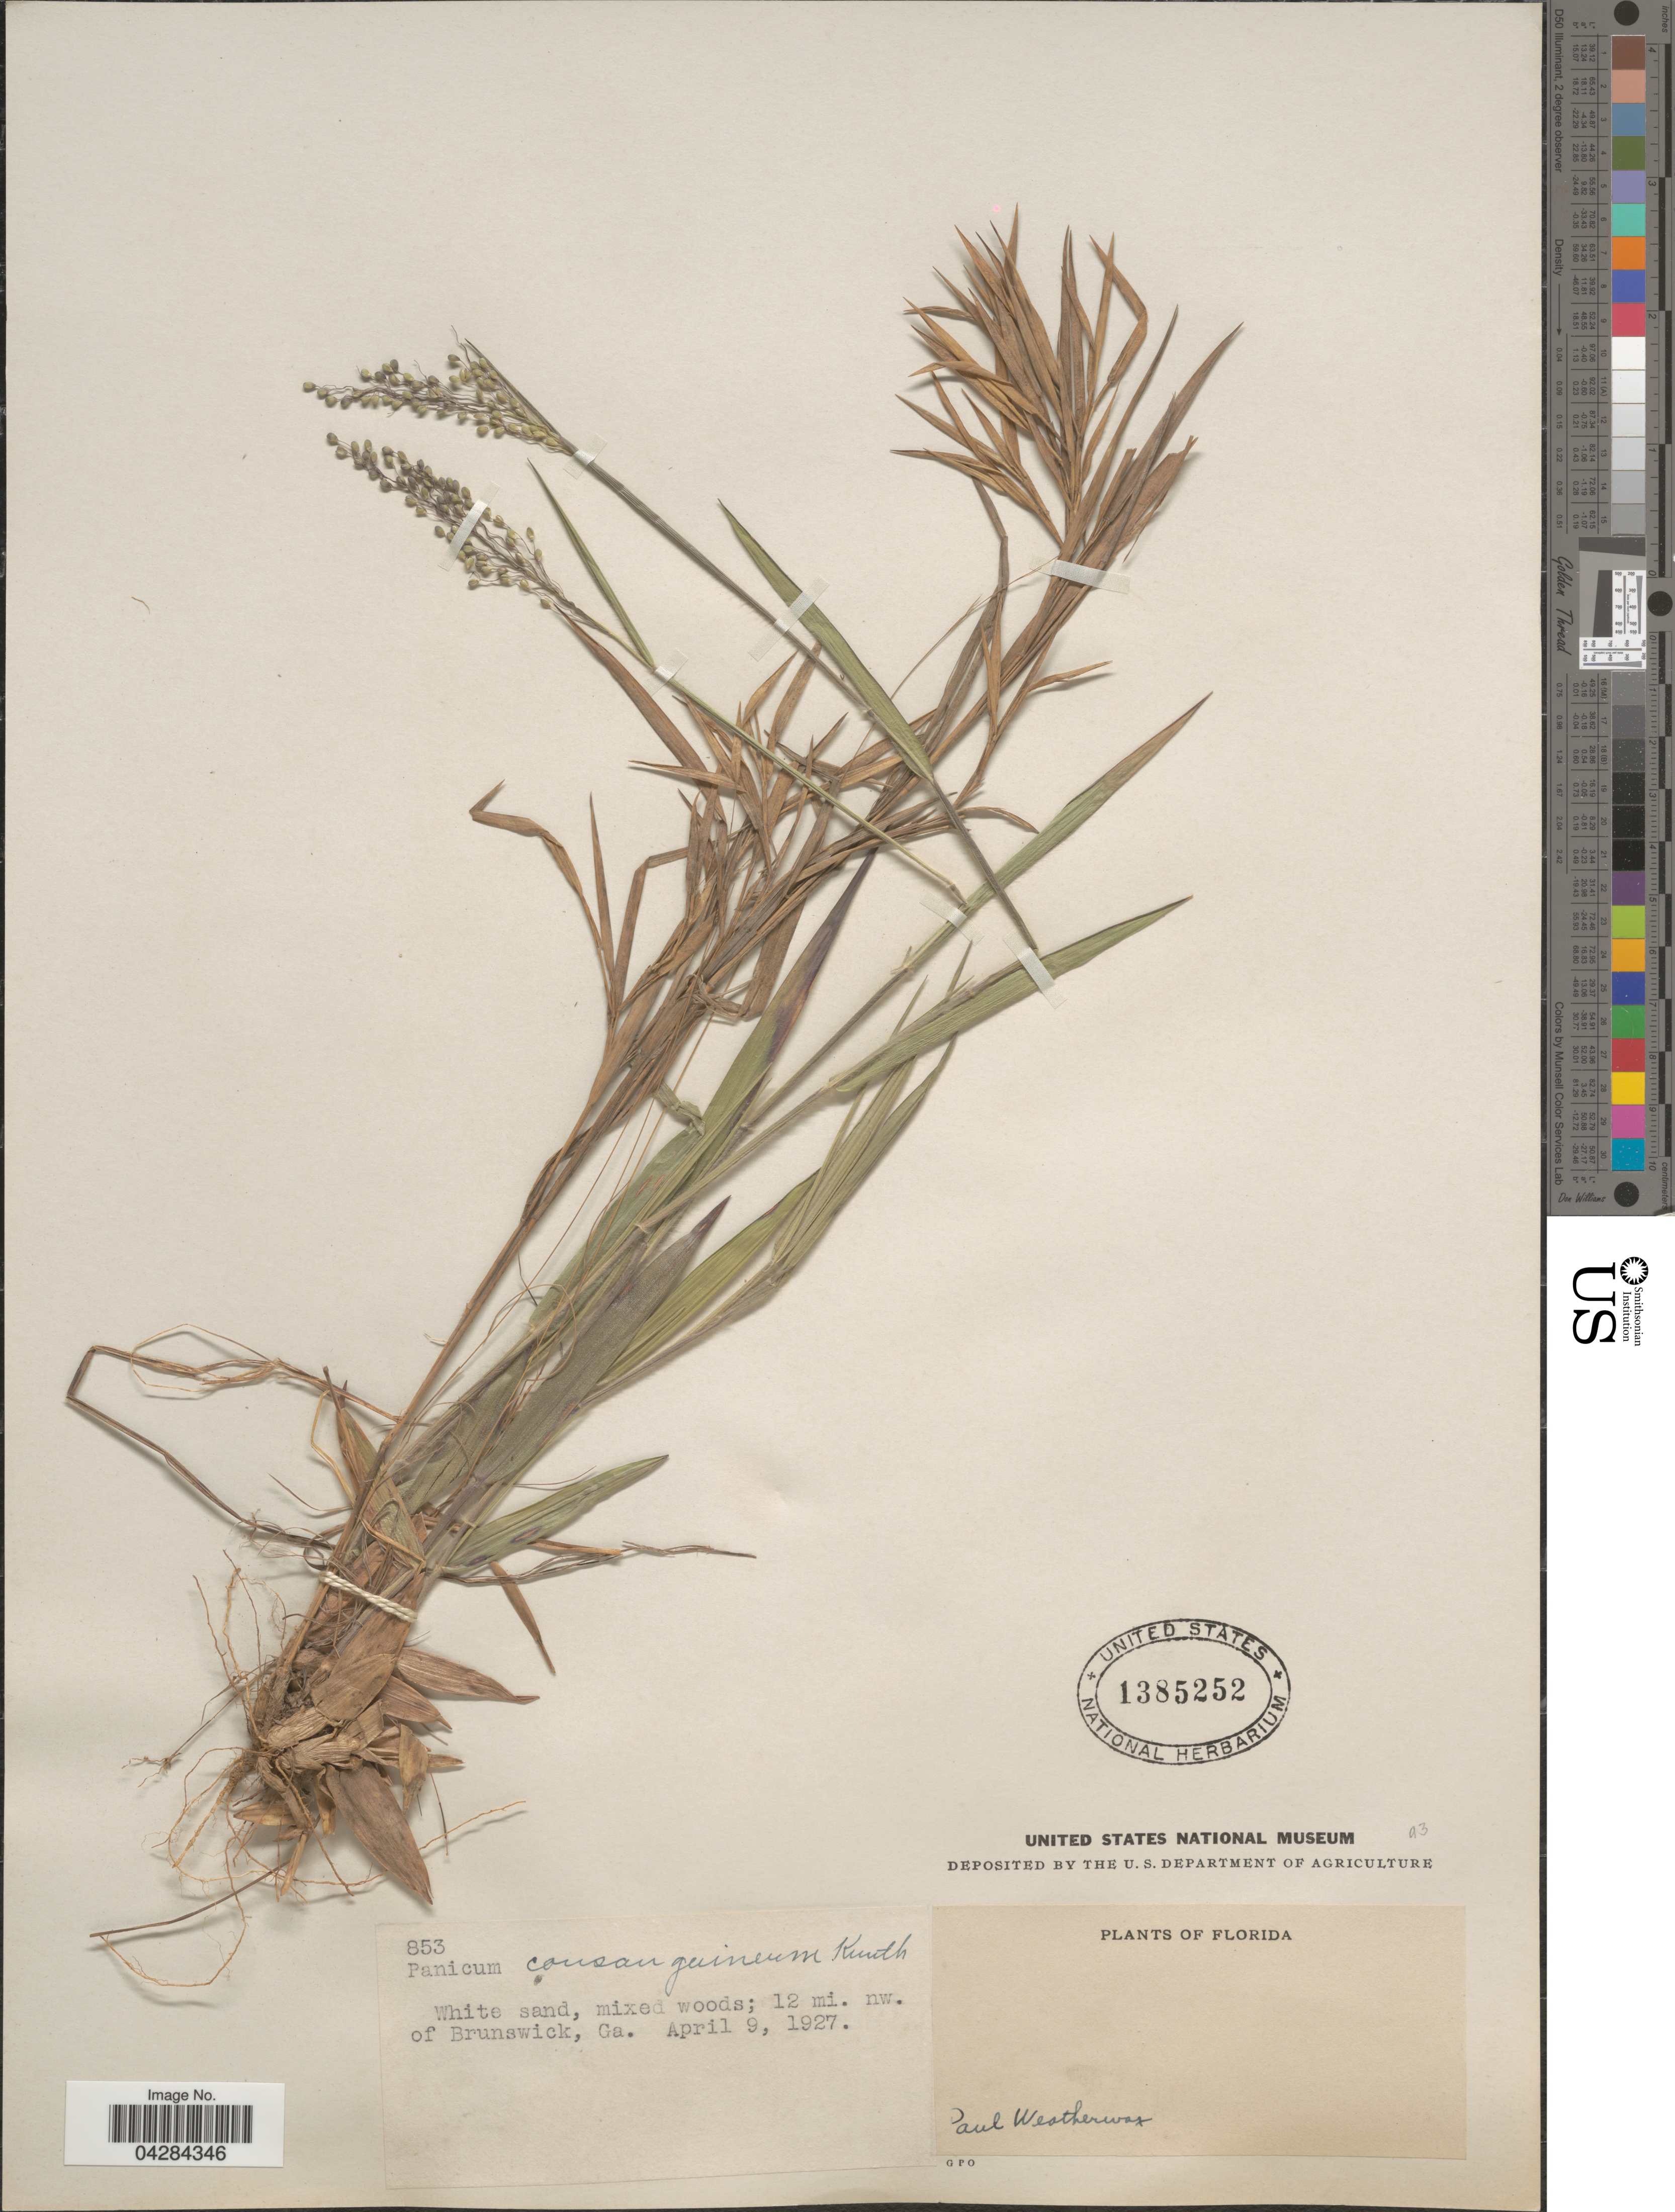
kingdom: Plantae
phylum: Tracheophyta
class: Liliopsida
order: Poales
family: Poaceae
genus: Dichanthelium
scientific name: Dichanthelium ovale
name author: (Elliott) Gould & C.A. Clark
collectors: P. Weatherwax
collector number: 853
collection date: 1927-04-09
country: United States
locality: Florida. White sand, mixed woods; 12 mi. nw. of Brunswick, Ga.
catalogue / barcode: US 1385252